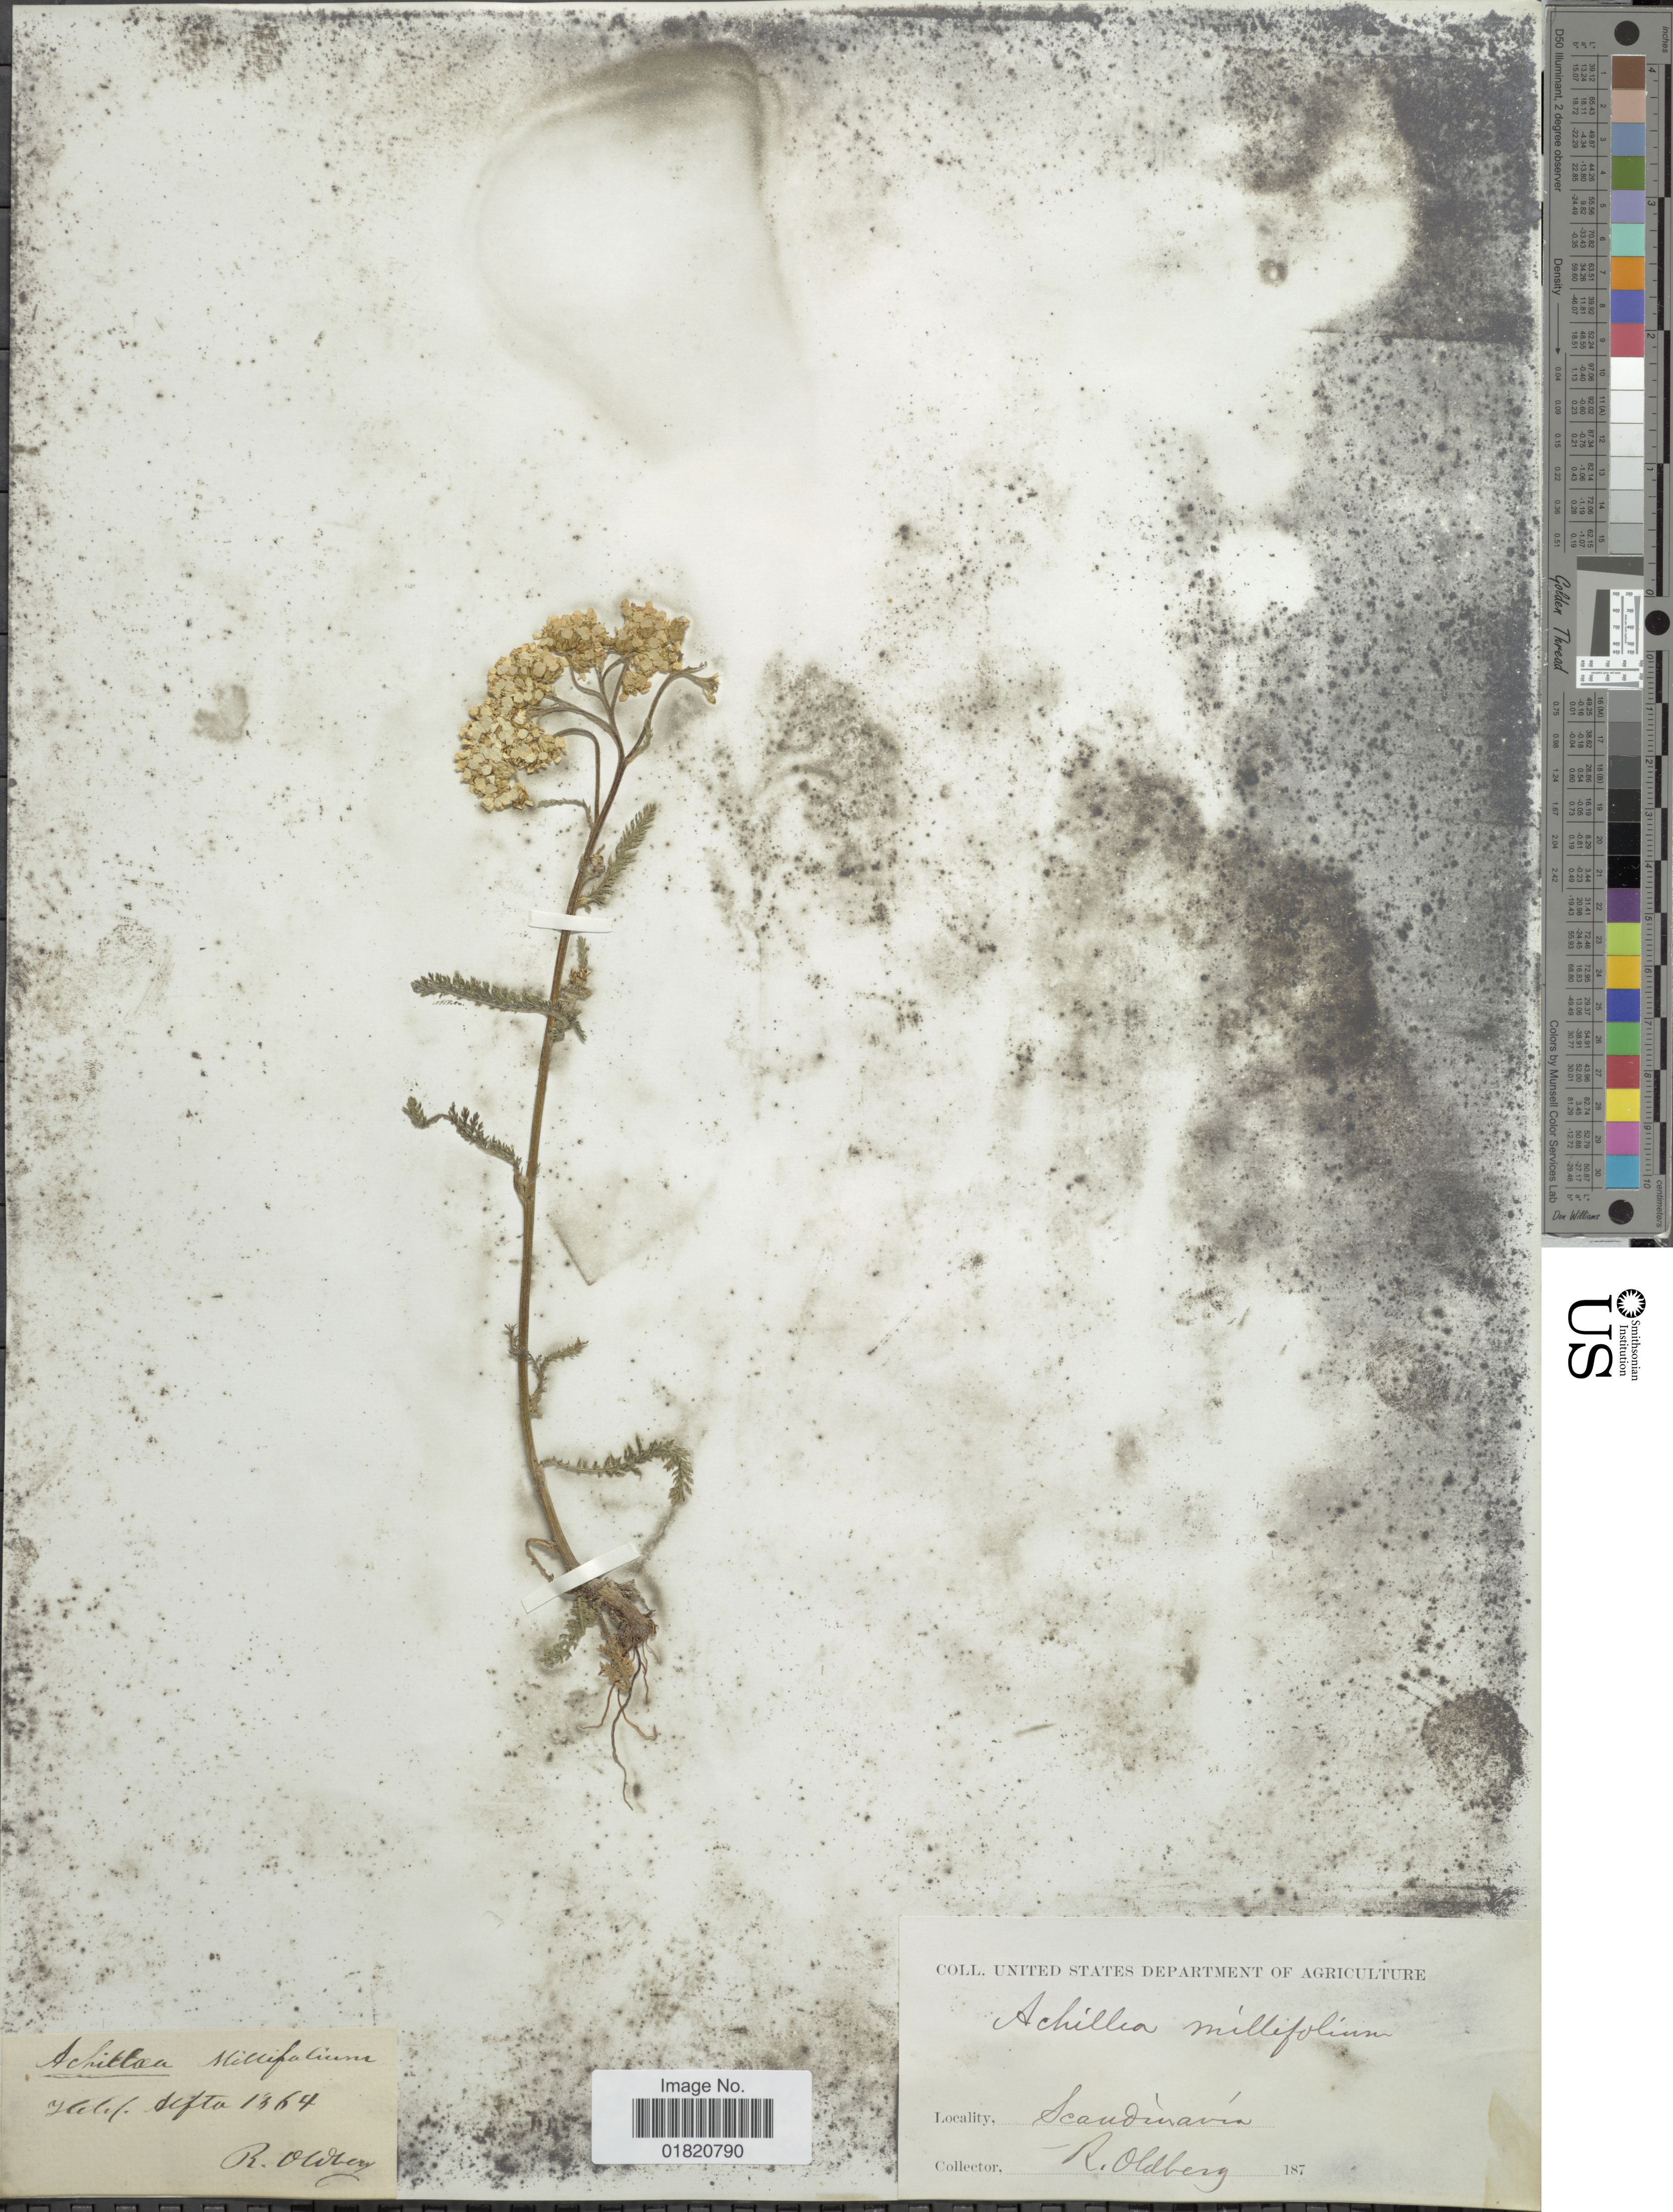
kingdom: Plantae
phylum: Tracheophyta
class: Magnoliopsida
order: Asterales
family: Asteraceae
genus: Achillea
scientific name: Achillea millefolium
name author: L.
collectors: R. Oldberg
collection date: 1864-09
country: Sweden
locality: Scandinavia, Helsif. Alfta.